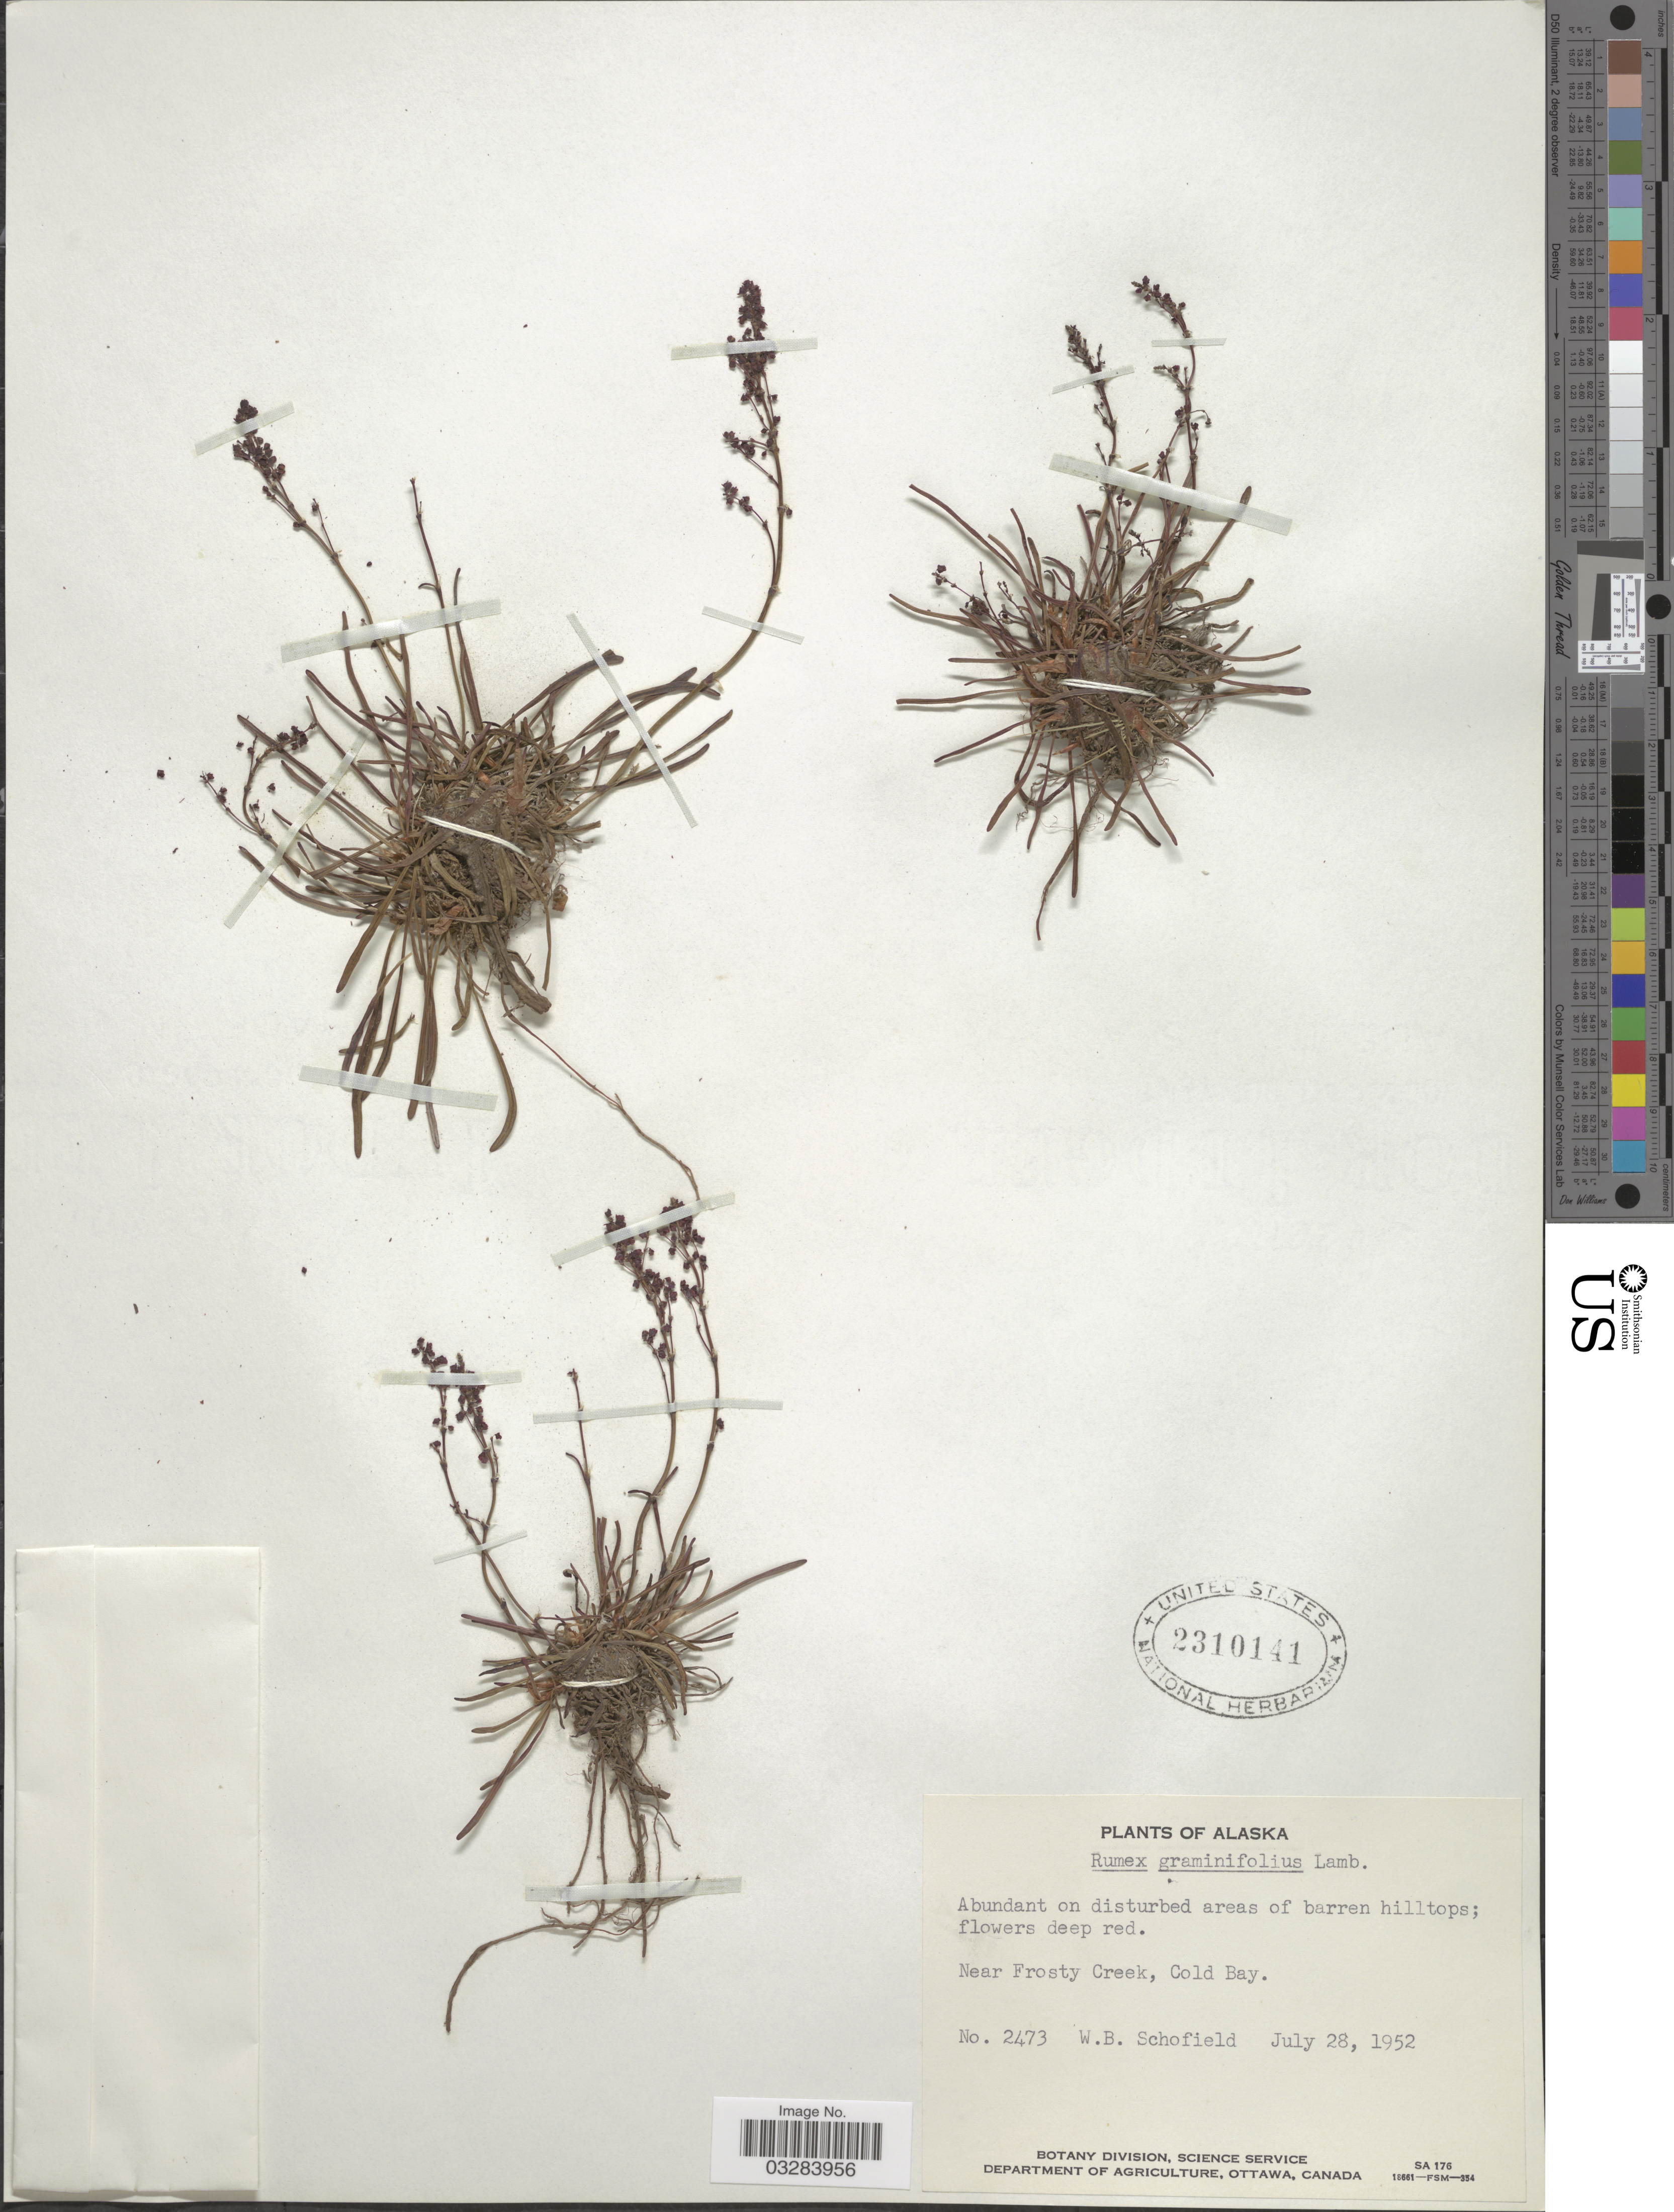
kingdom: Plantae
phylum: Tracheophyta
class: Magnoliopsida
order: Caryophyllales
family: Polygonaceae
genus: Rumex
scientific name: Rumex graminifolius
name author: Rudolph ex Lamb.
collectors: W. Schofield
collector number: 2473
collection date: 1952-07-28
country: United States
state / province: Alaska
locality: Near Frosty Creek, Cold Bay.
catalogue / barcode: US 2310141